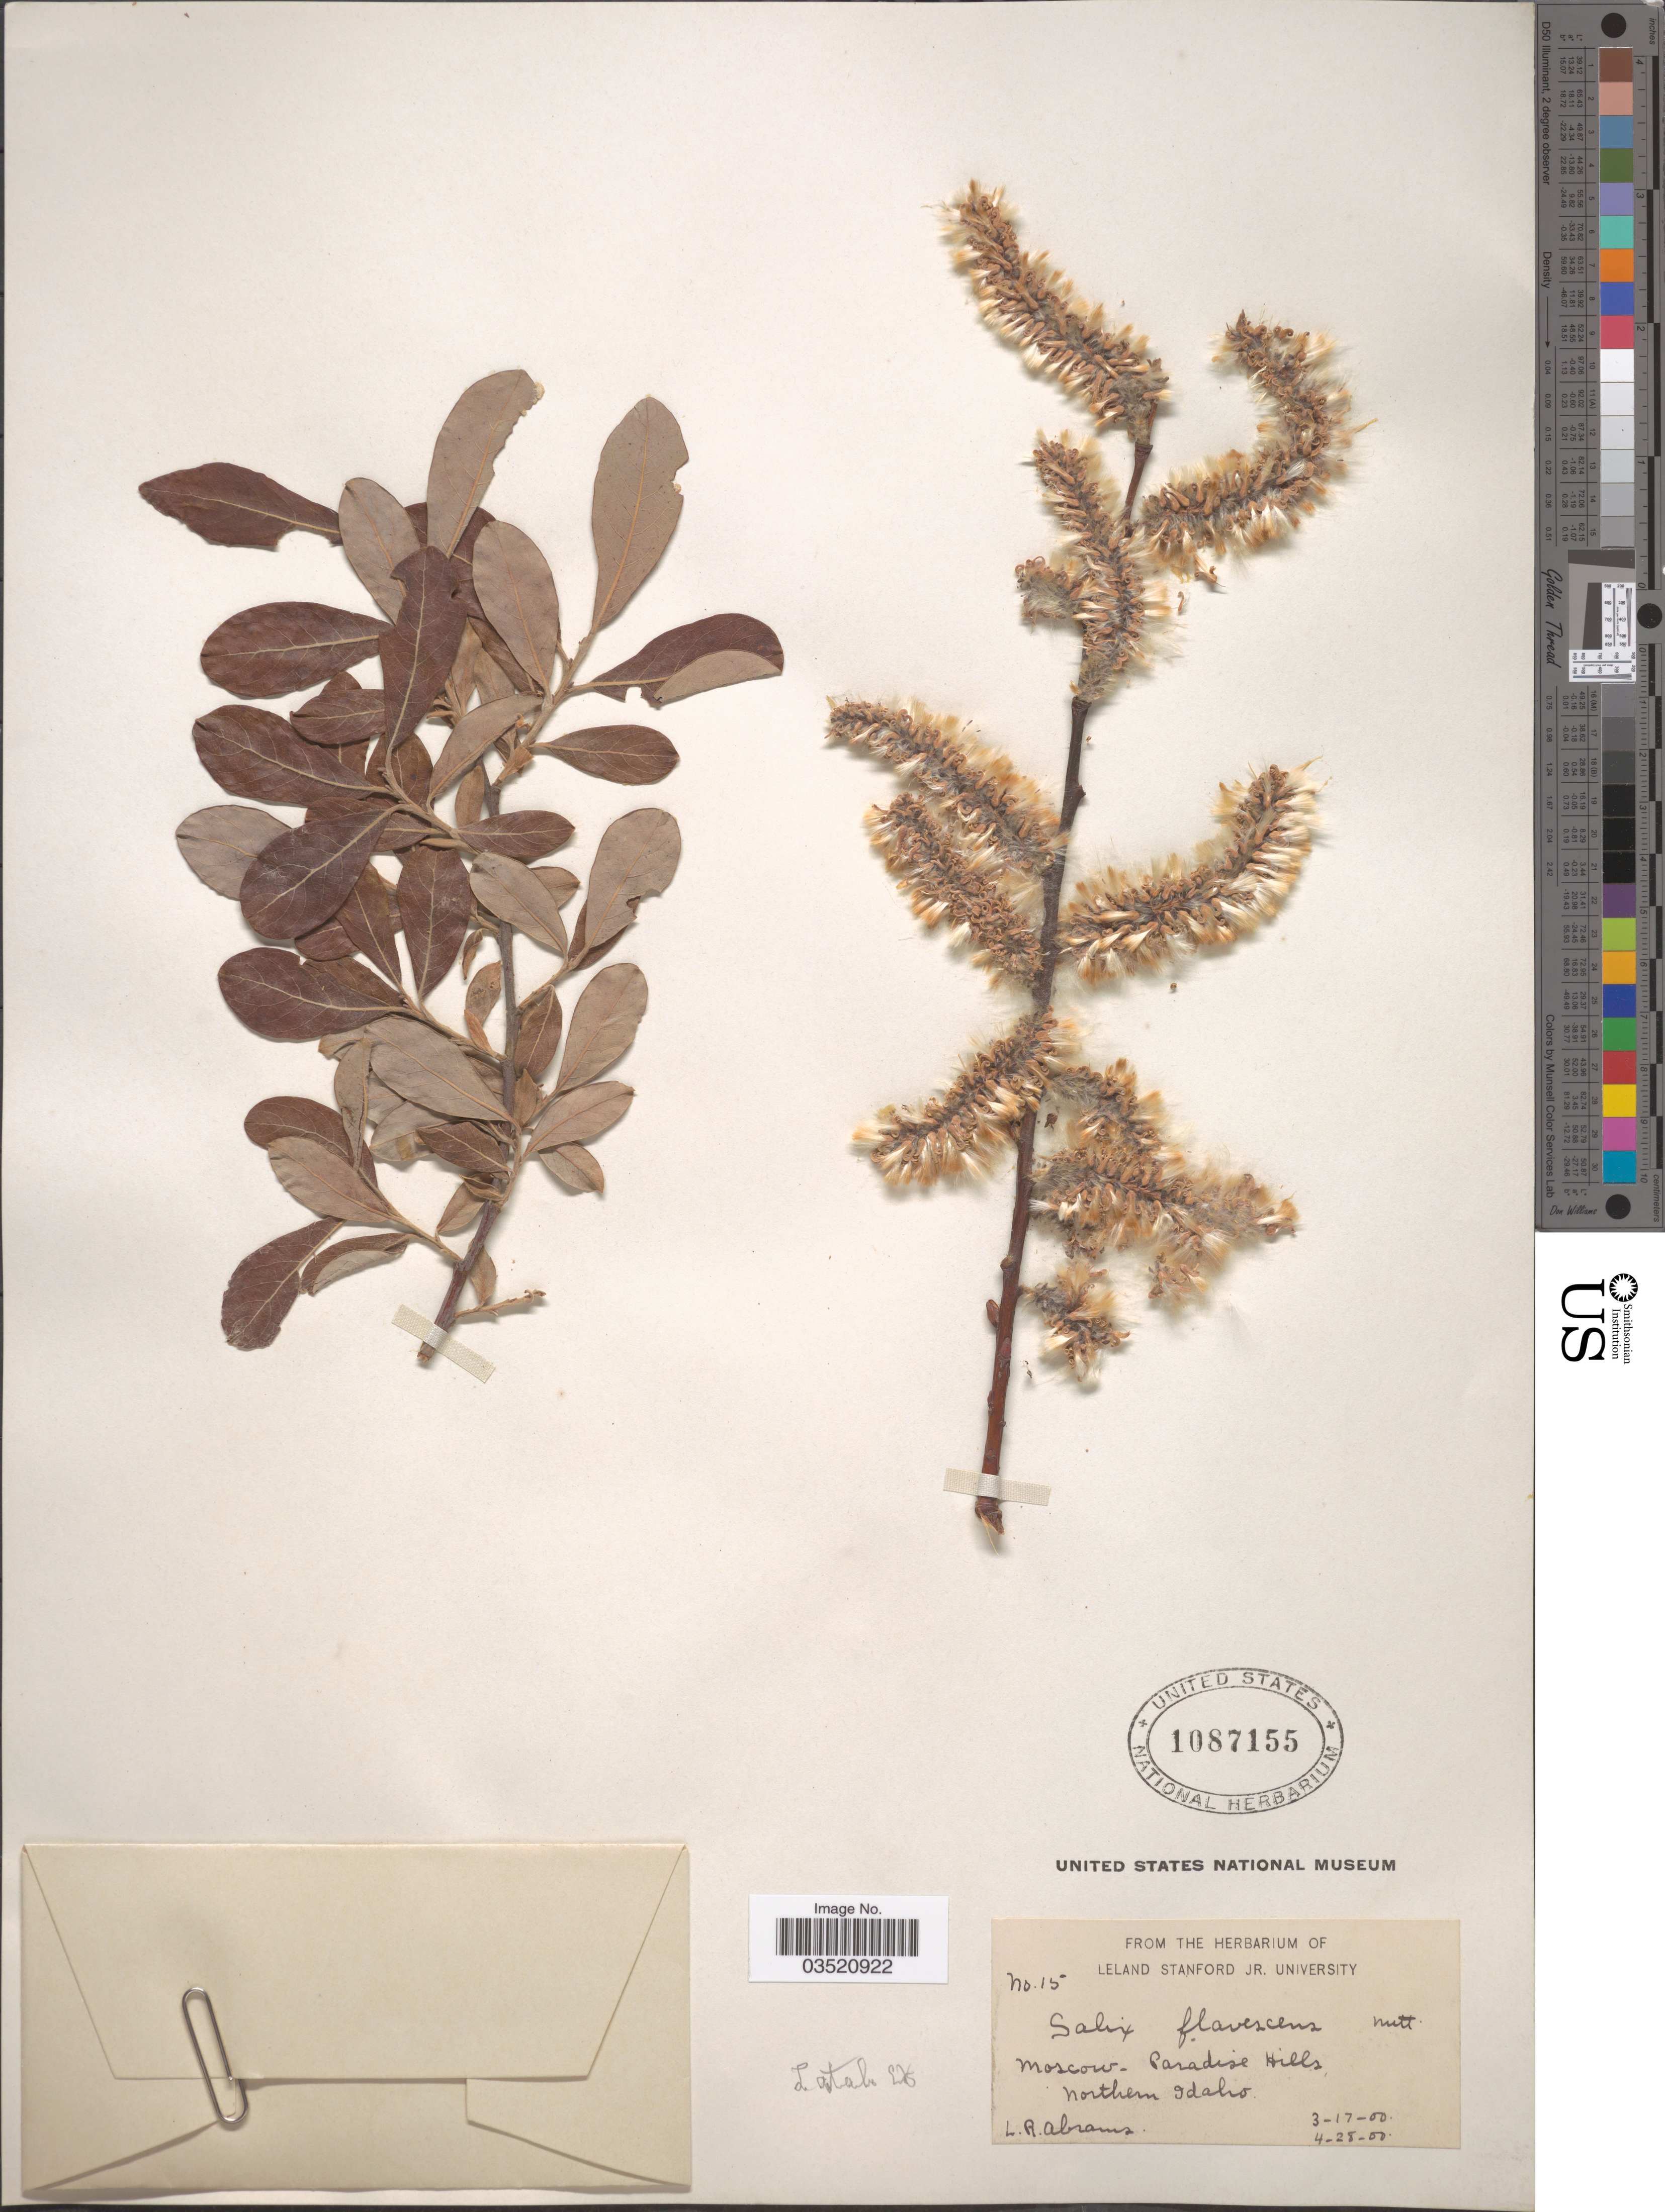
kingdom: Plantae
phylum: Tracheophyta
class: Magnoliopsida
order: Malpighiales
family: Salicaceae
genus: Salix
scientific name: Salix scouleriana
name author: Barratt ex Hook.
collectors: L. Abrams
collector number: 15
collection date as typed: Transcribed d/m/y: 17/3/0 to 28/4/0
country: United States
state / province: Idaho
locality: Moscow- Paradise Hills, Northern Idaho. Latah Co.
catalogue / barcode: US 1087155